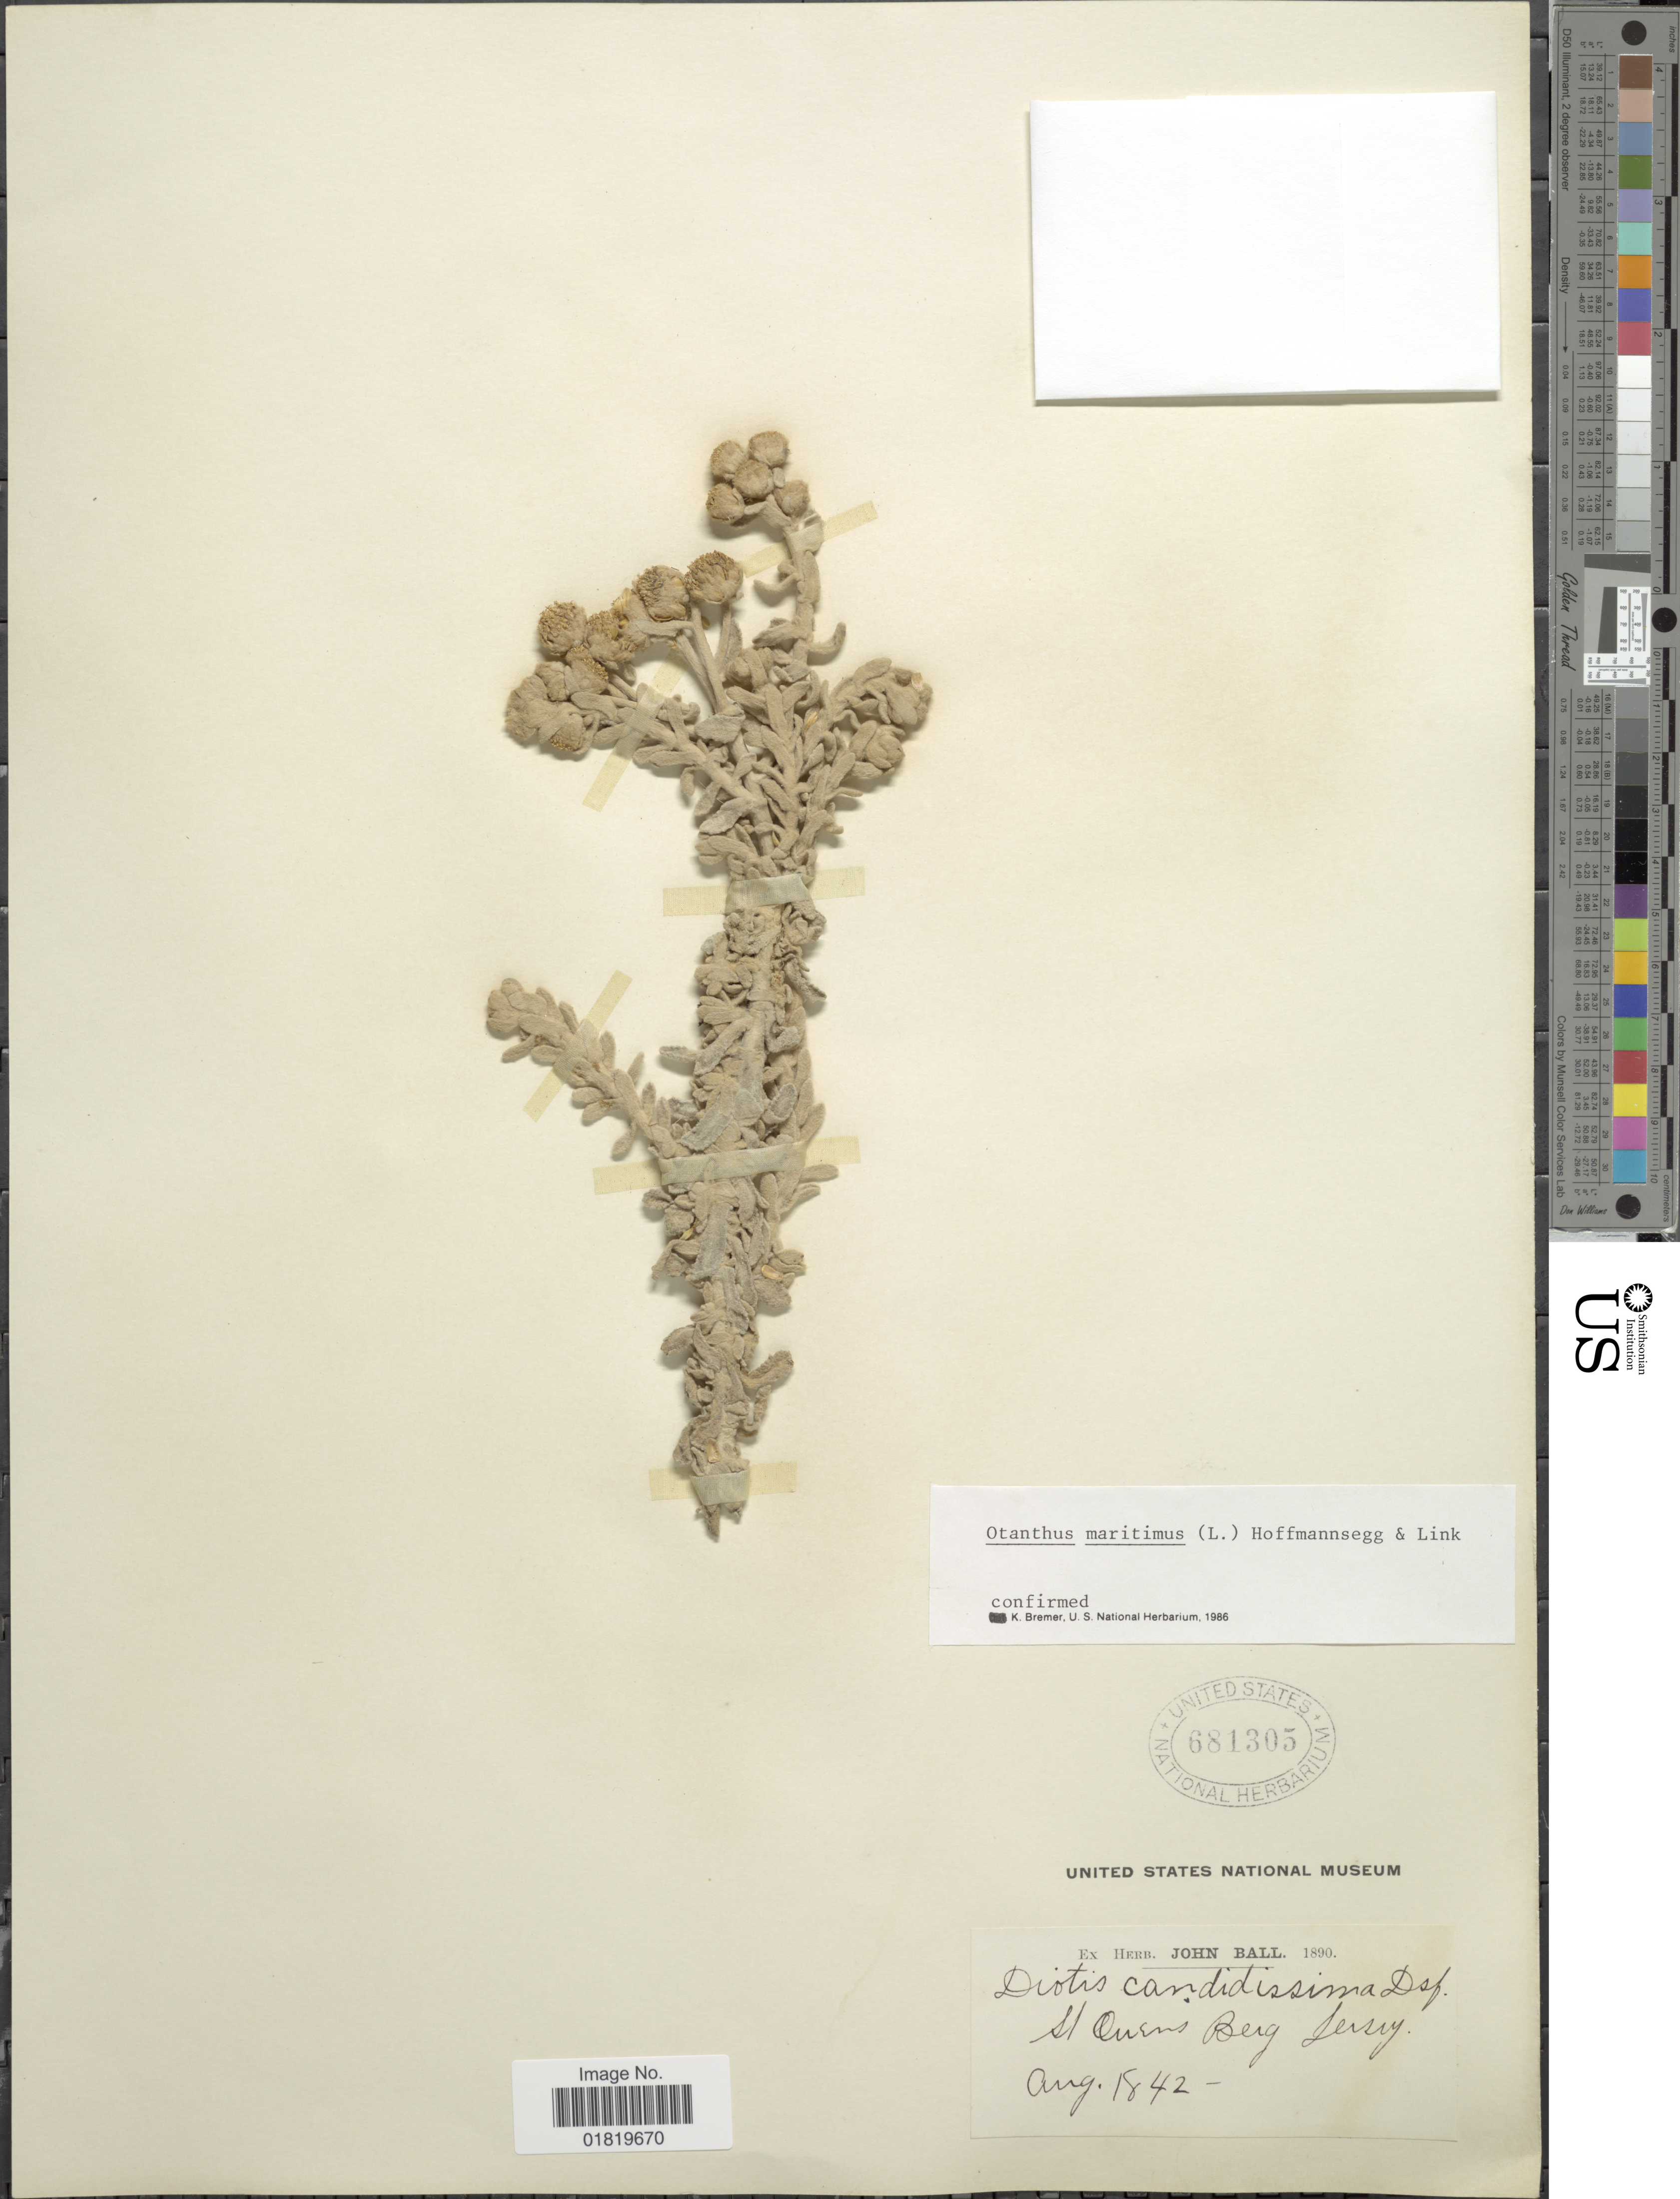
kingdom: Plantae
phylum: Tracheophyta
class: Magnoliopsida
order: Asterales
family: Asteraceae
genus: Otanthus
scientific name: Otanthus maritimus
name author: (L.) Hoffmanns. & Link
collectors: ex herb. John Ball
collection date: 1842-08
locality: St. Ouens Berg Jersey [interpreted]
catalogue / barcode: US 681305